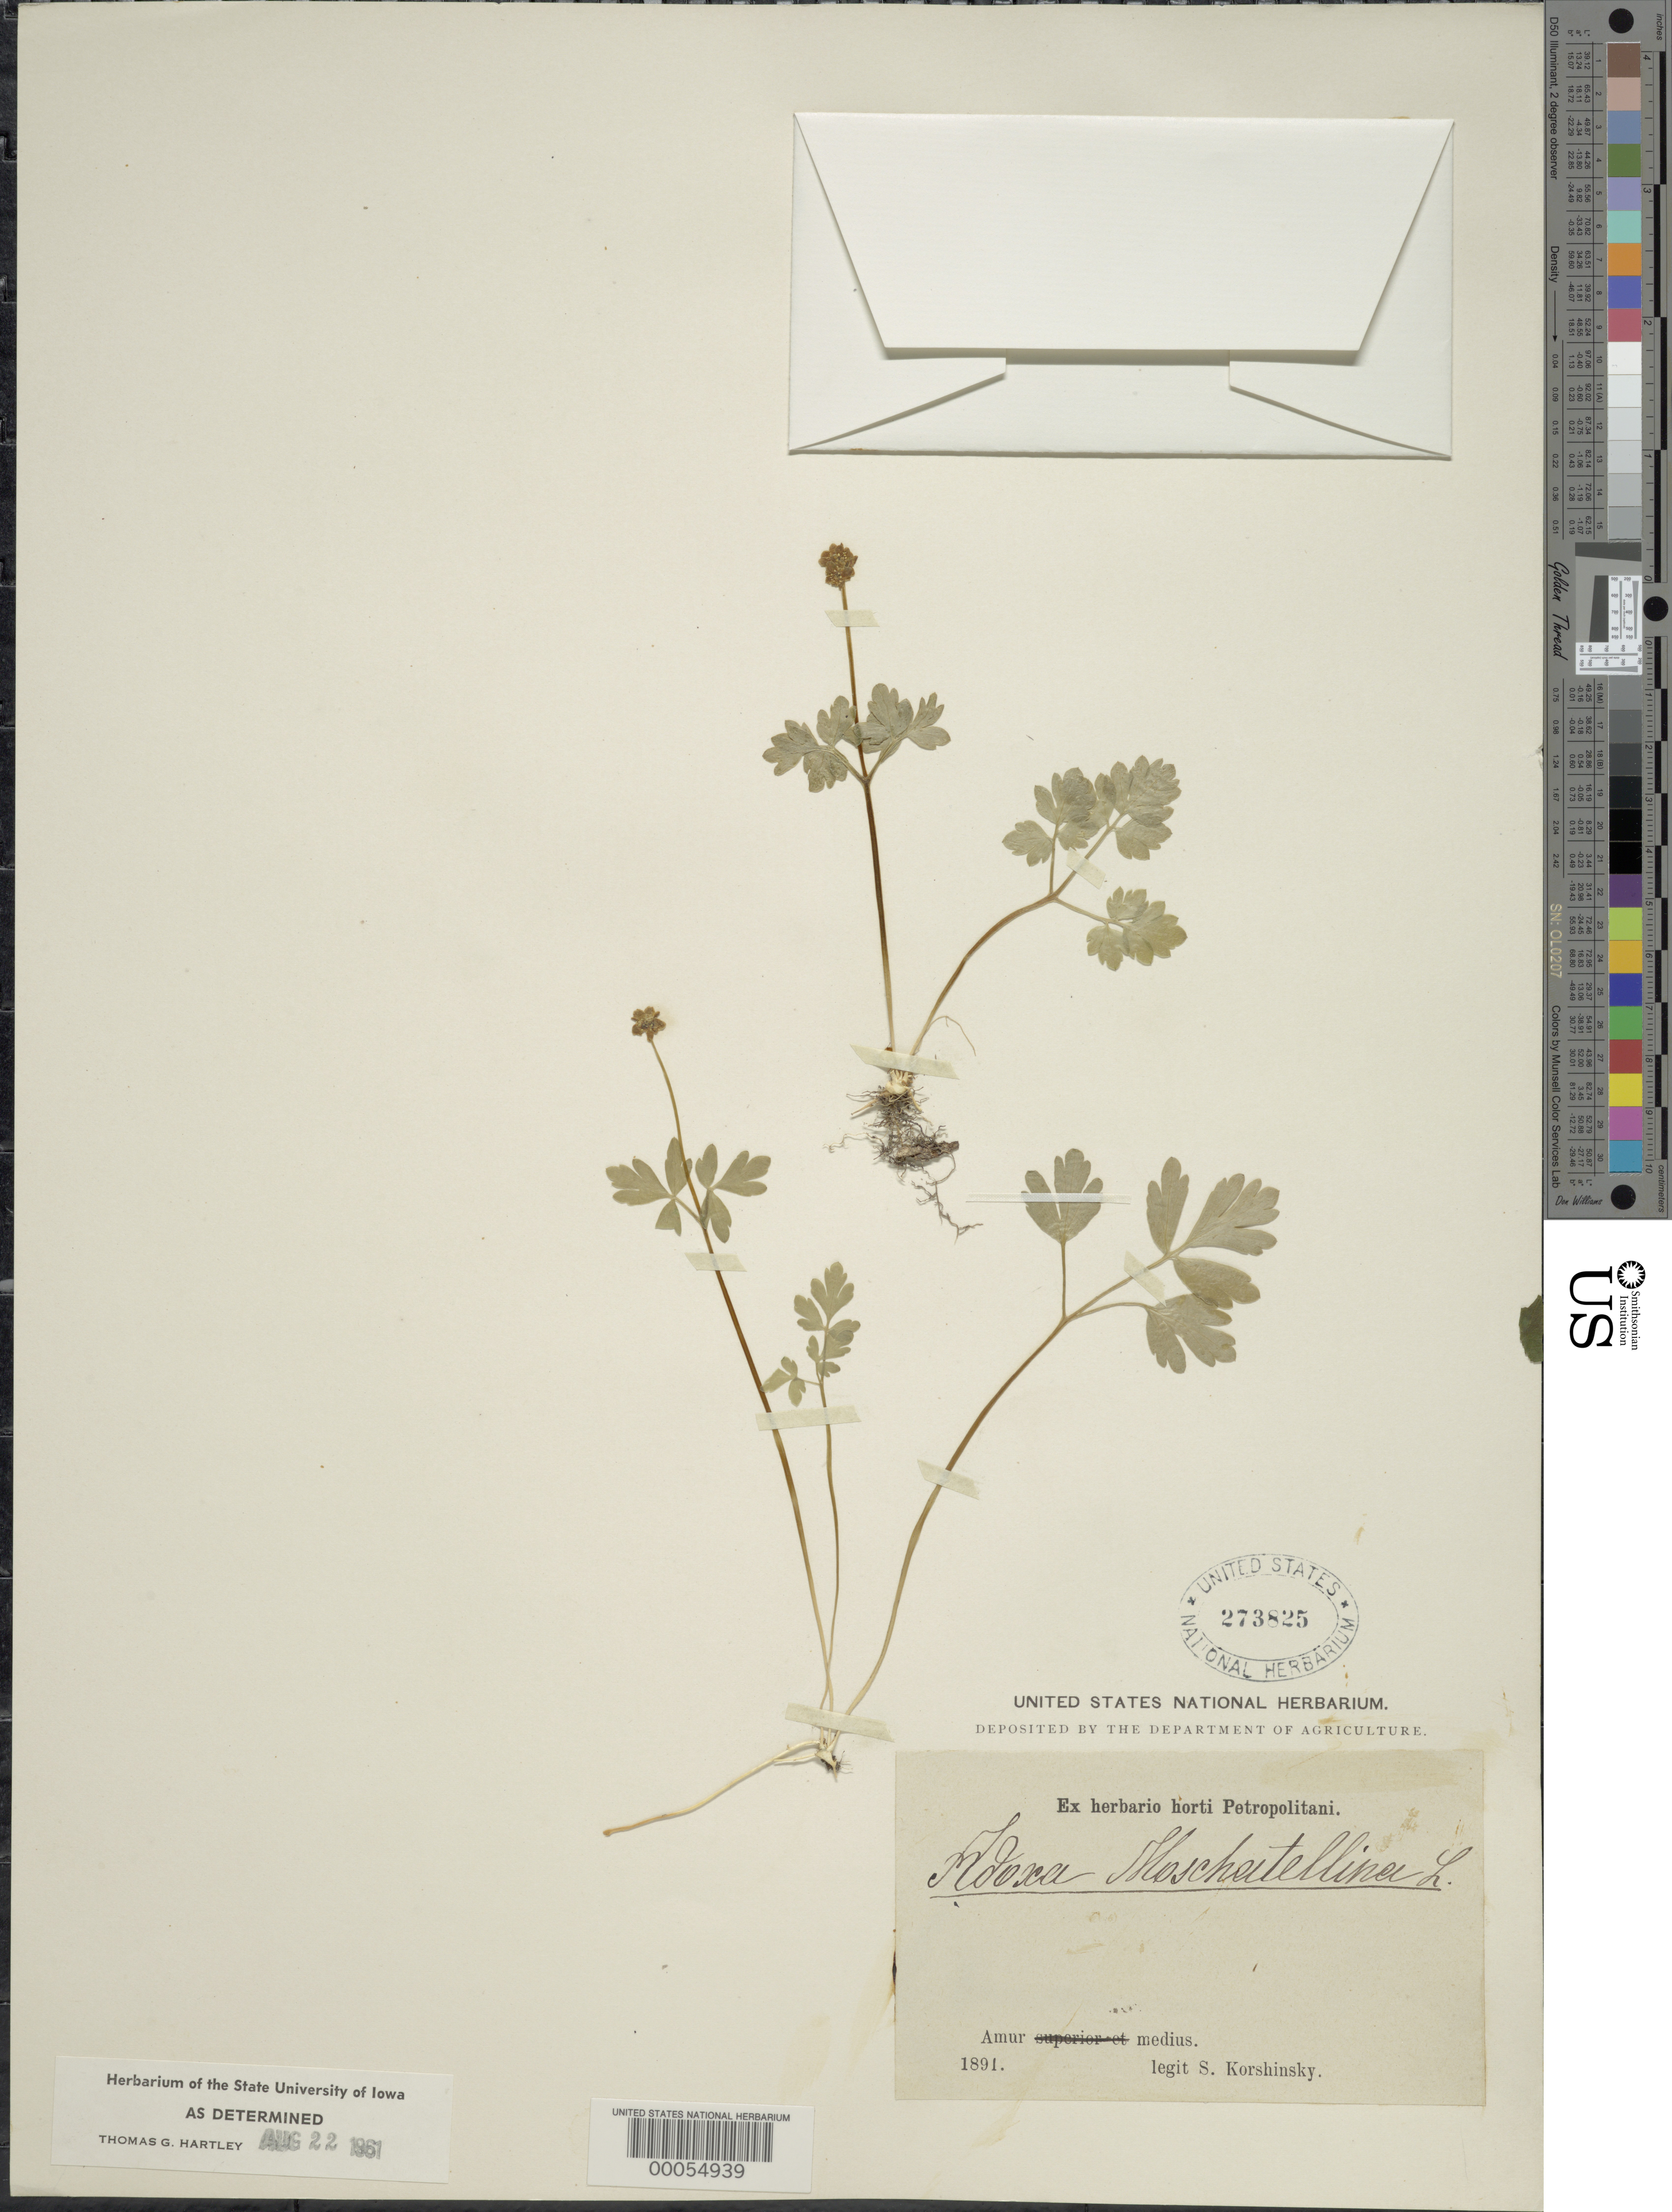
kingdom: Plantae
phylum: Tracheophyta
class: Magnoliopsida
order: Dipsacales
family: Viburnaceae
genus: Adoxa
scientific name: Adoxa moschatellina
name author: L.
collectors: S. I. Korshinsky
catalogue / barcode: US 273825